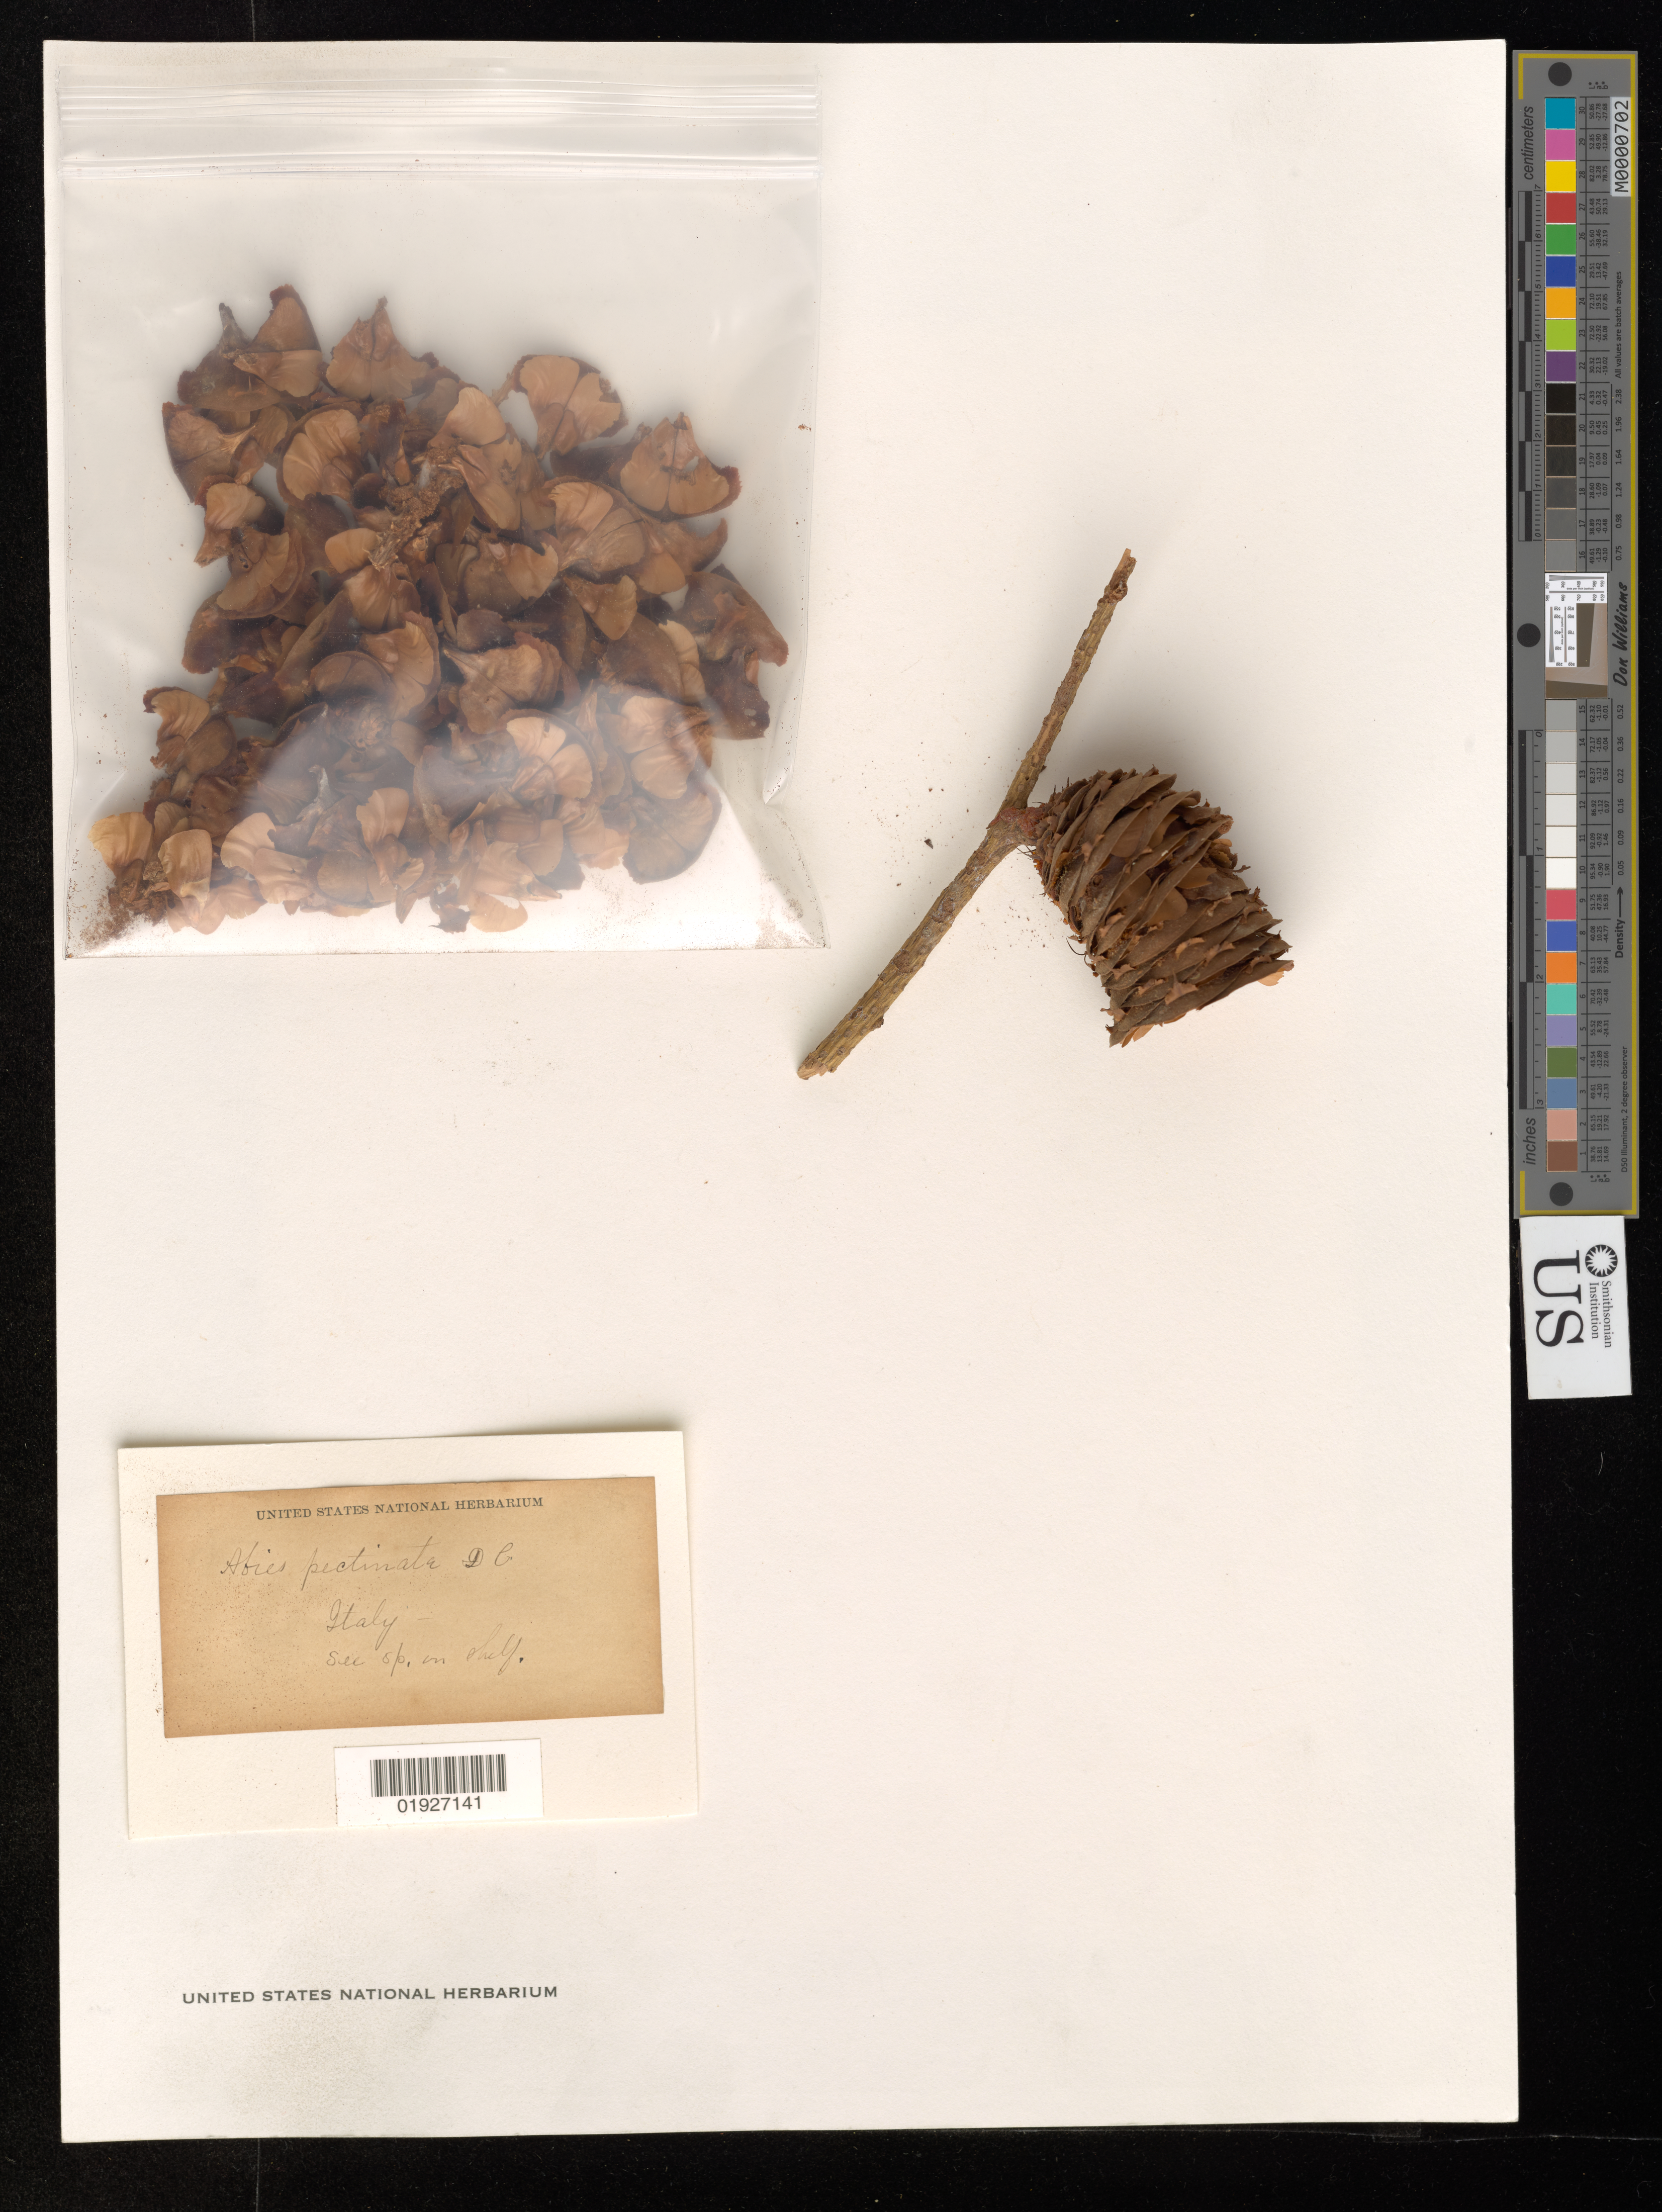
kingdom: Plantae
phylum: Tracheophyta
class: Pinopsida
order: Pinales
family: Pinaceae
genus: Abies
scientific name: Abies pectinata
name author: (Lam.) DC.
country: Italy